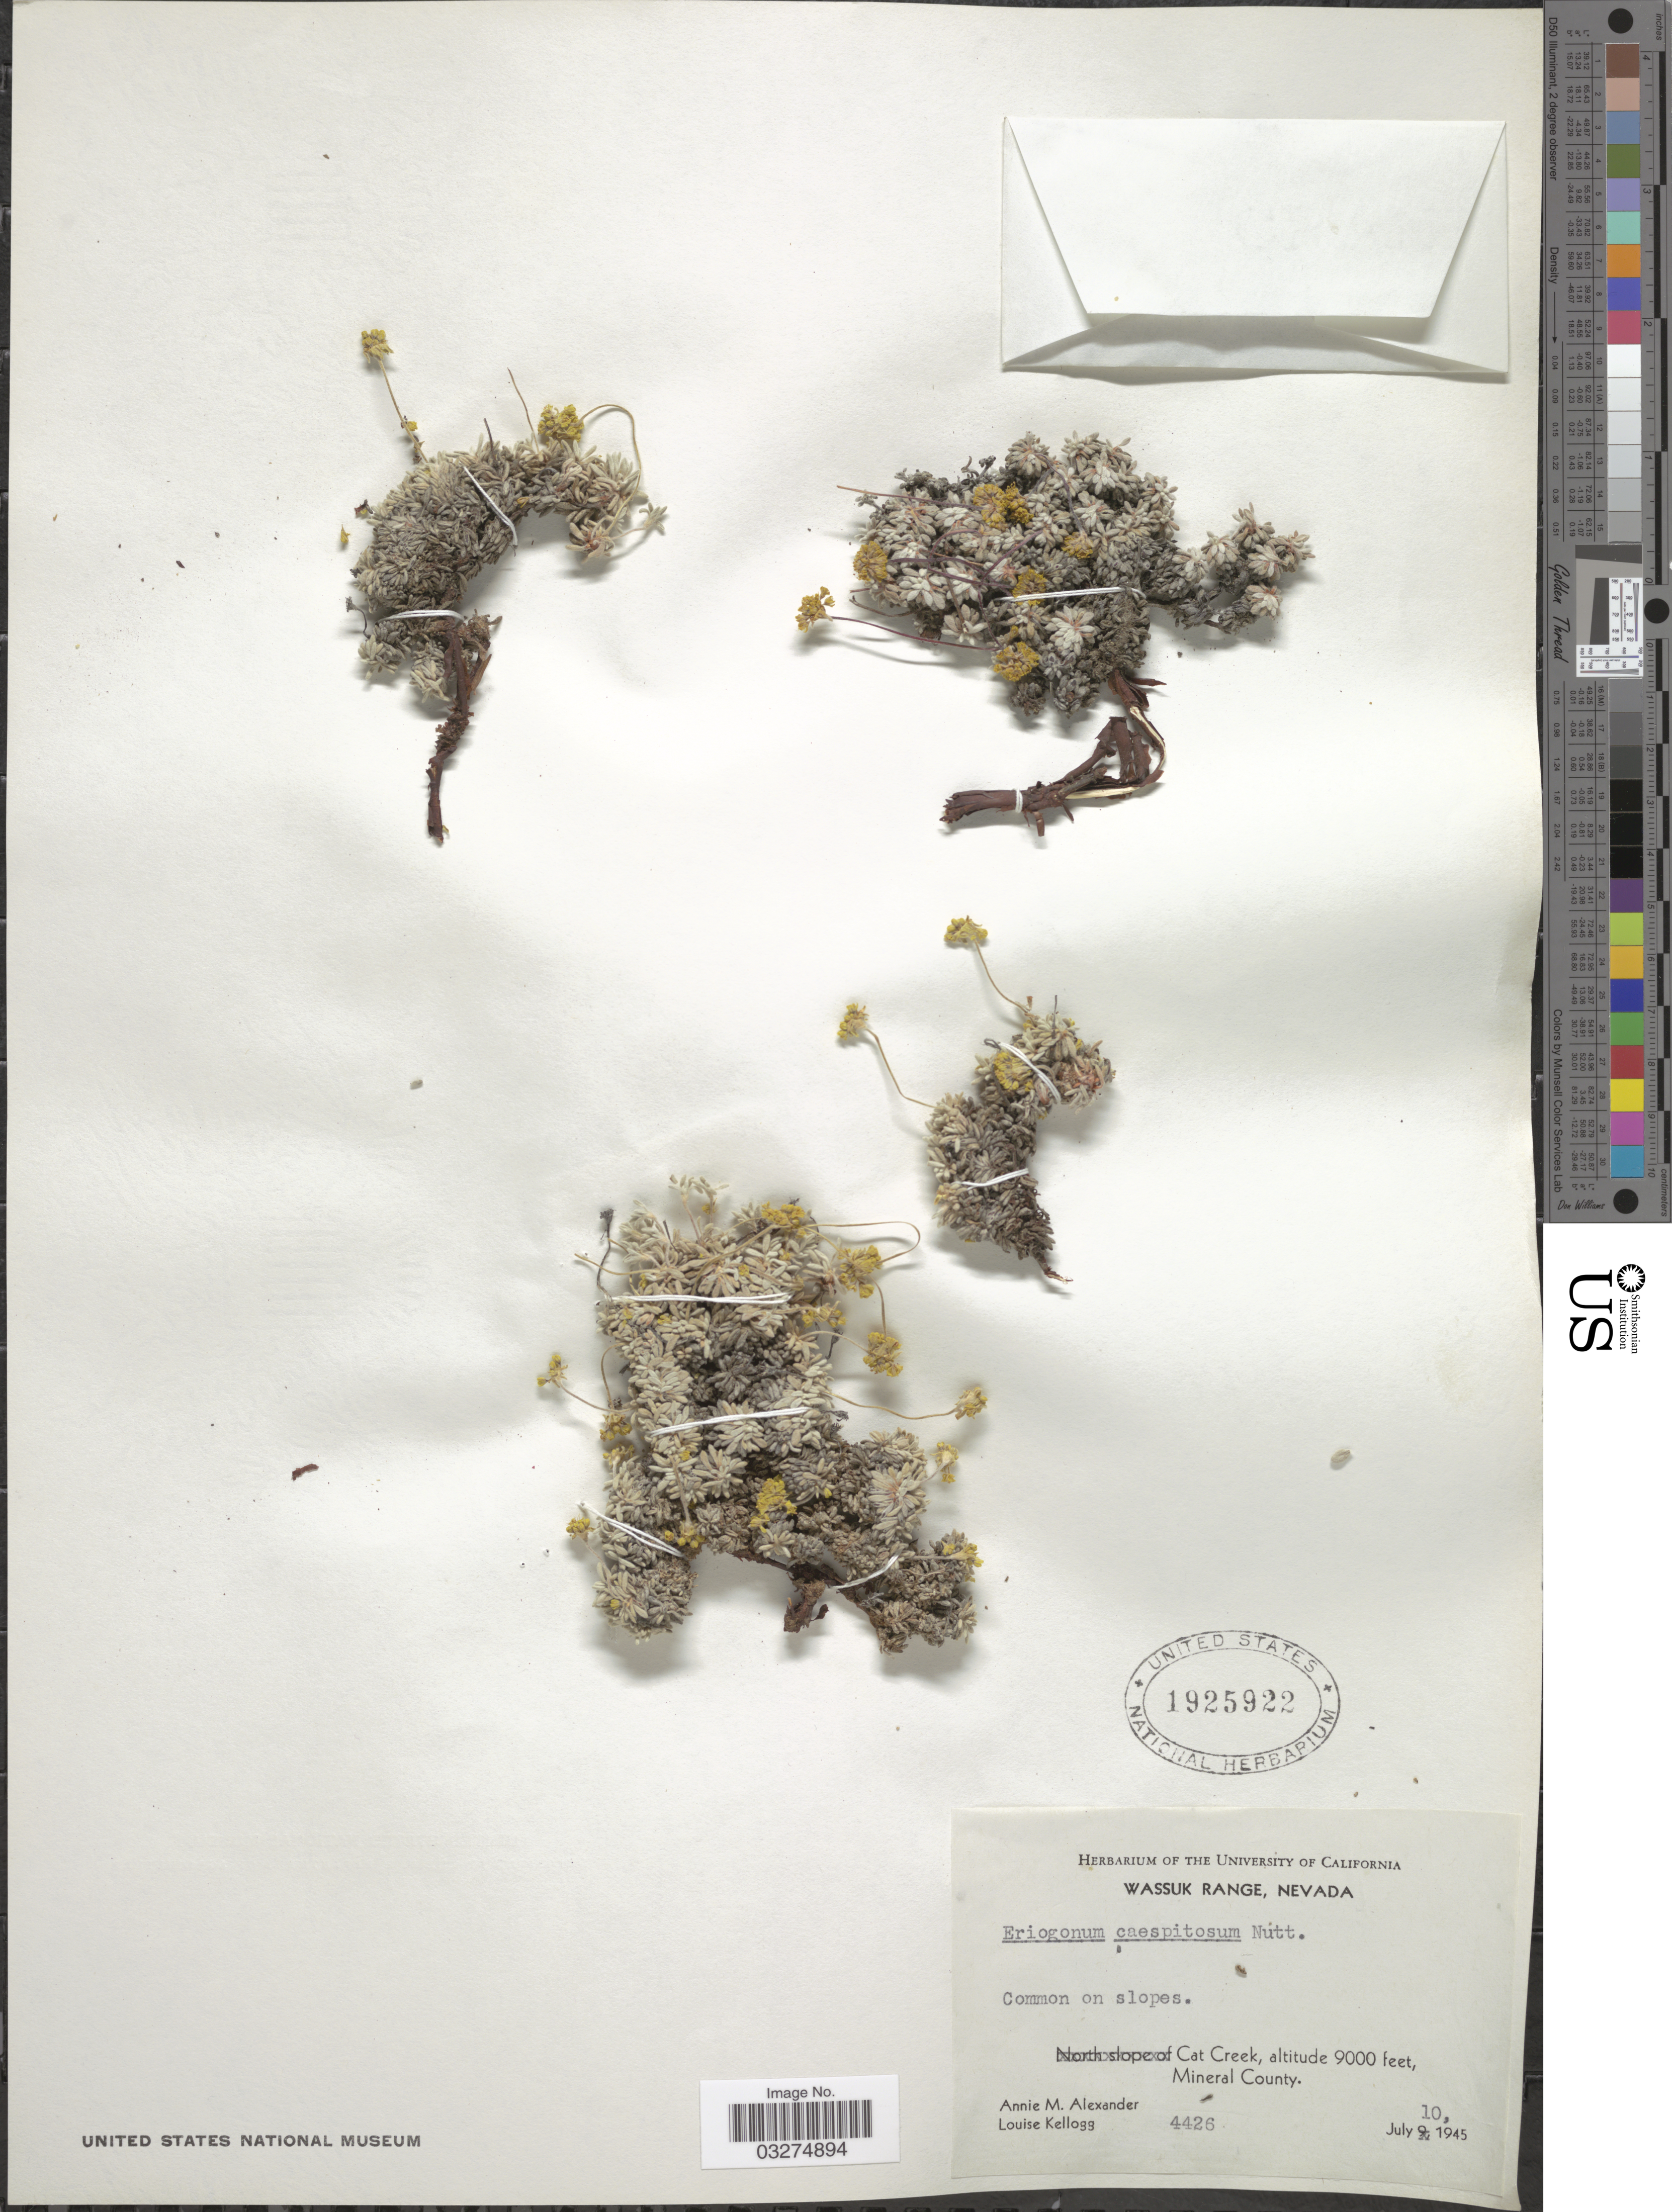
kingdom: Plantae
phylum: Tracheophyta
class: Magnoliopsida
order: Caryophyllales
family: Polygonaceae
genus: Eriogonum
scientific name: Eriogonum caespitosum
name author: Nutt.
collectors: A. M. Alexander & L. Kellogg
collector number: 4426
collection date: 1945-07-10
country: United States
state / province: Nevada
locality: Wassuk Range. Cat Creek, Mineral County.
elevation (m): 2743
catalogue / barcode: US 1925922